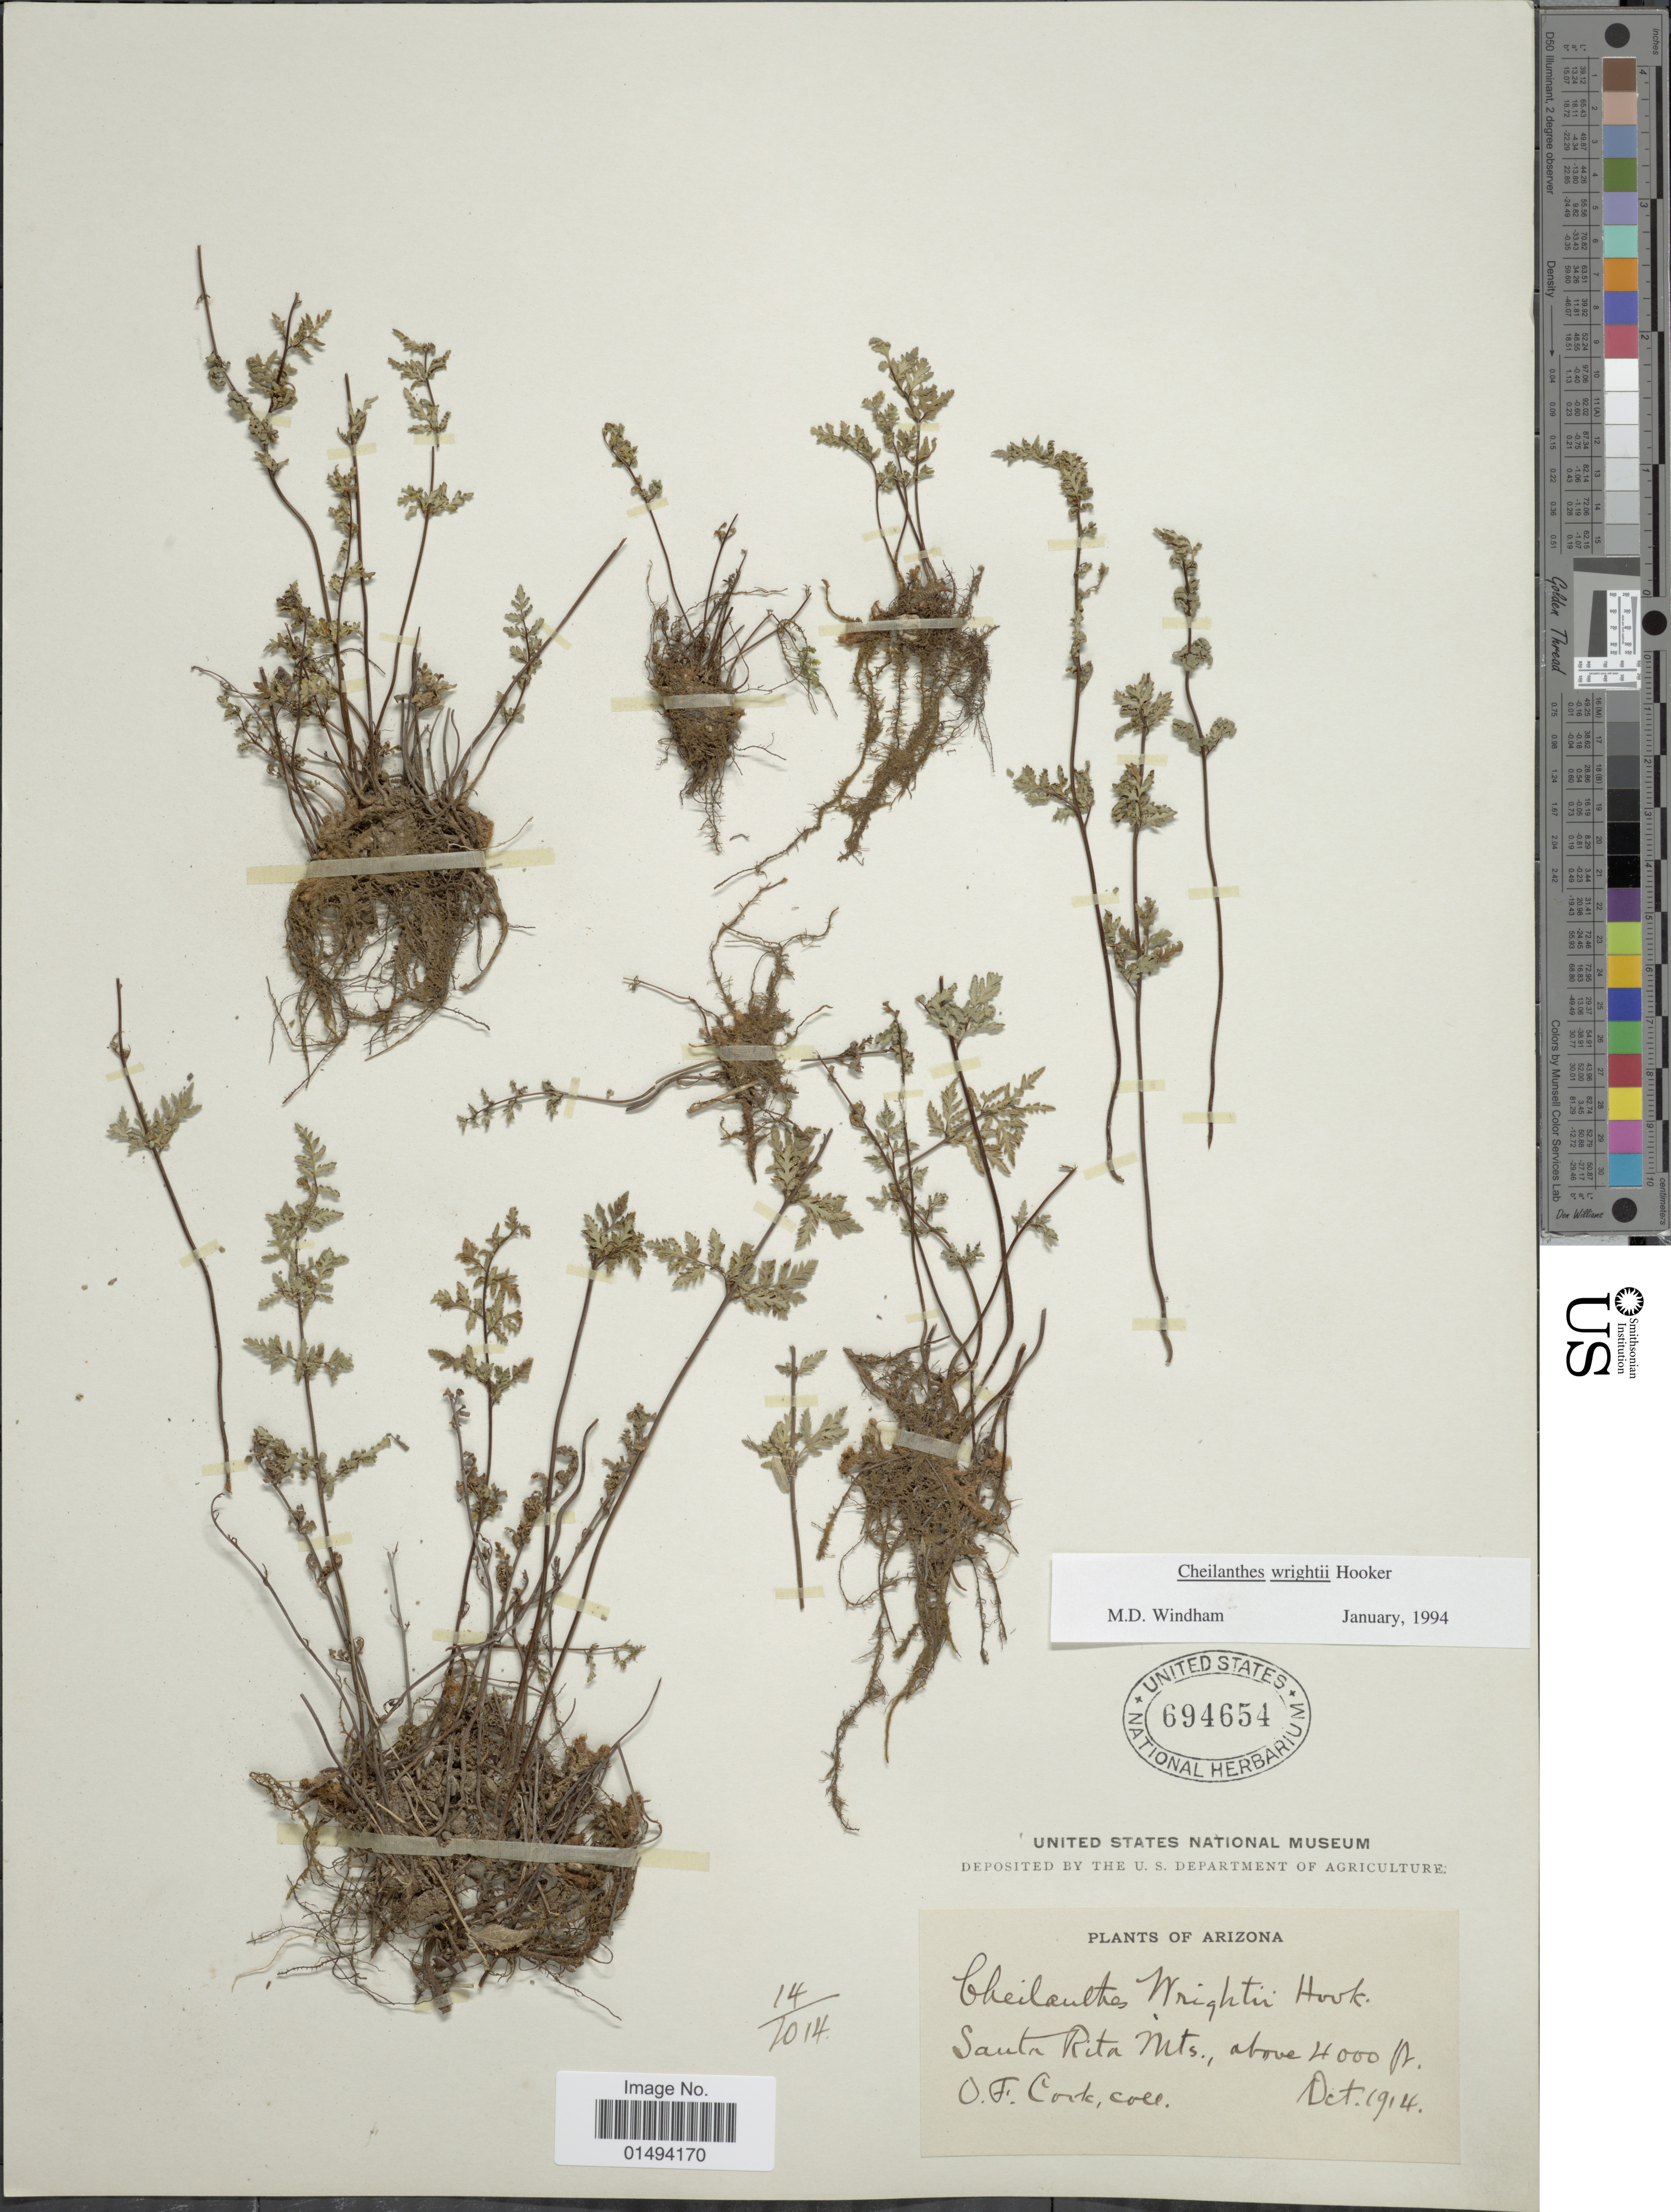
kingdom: Plantae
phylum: Tracheophyta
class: Polypodiopsida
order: Polypodiales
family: Pteridaceae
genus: Myriopteris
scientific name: Myriopteris wrightii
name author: (Hook.) Grusz & Windham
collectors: O. F. Cook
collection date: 1914-10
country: United States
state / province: Arizona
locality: Arizona, Santa Rita Mts.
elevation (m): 1219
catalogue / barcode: US 694654